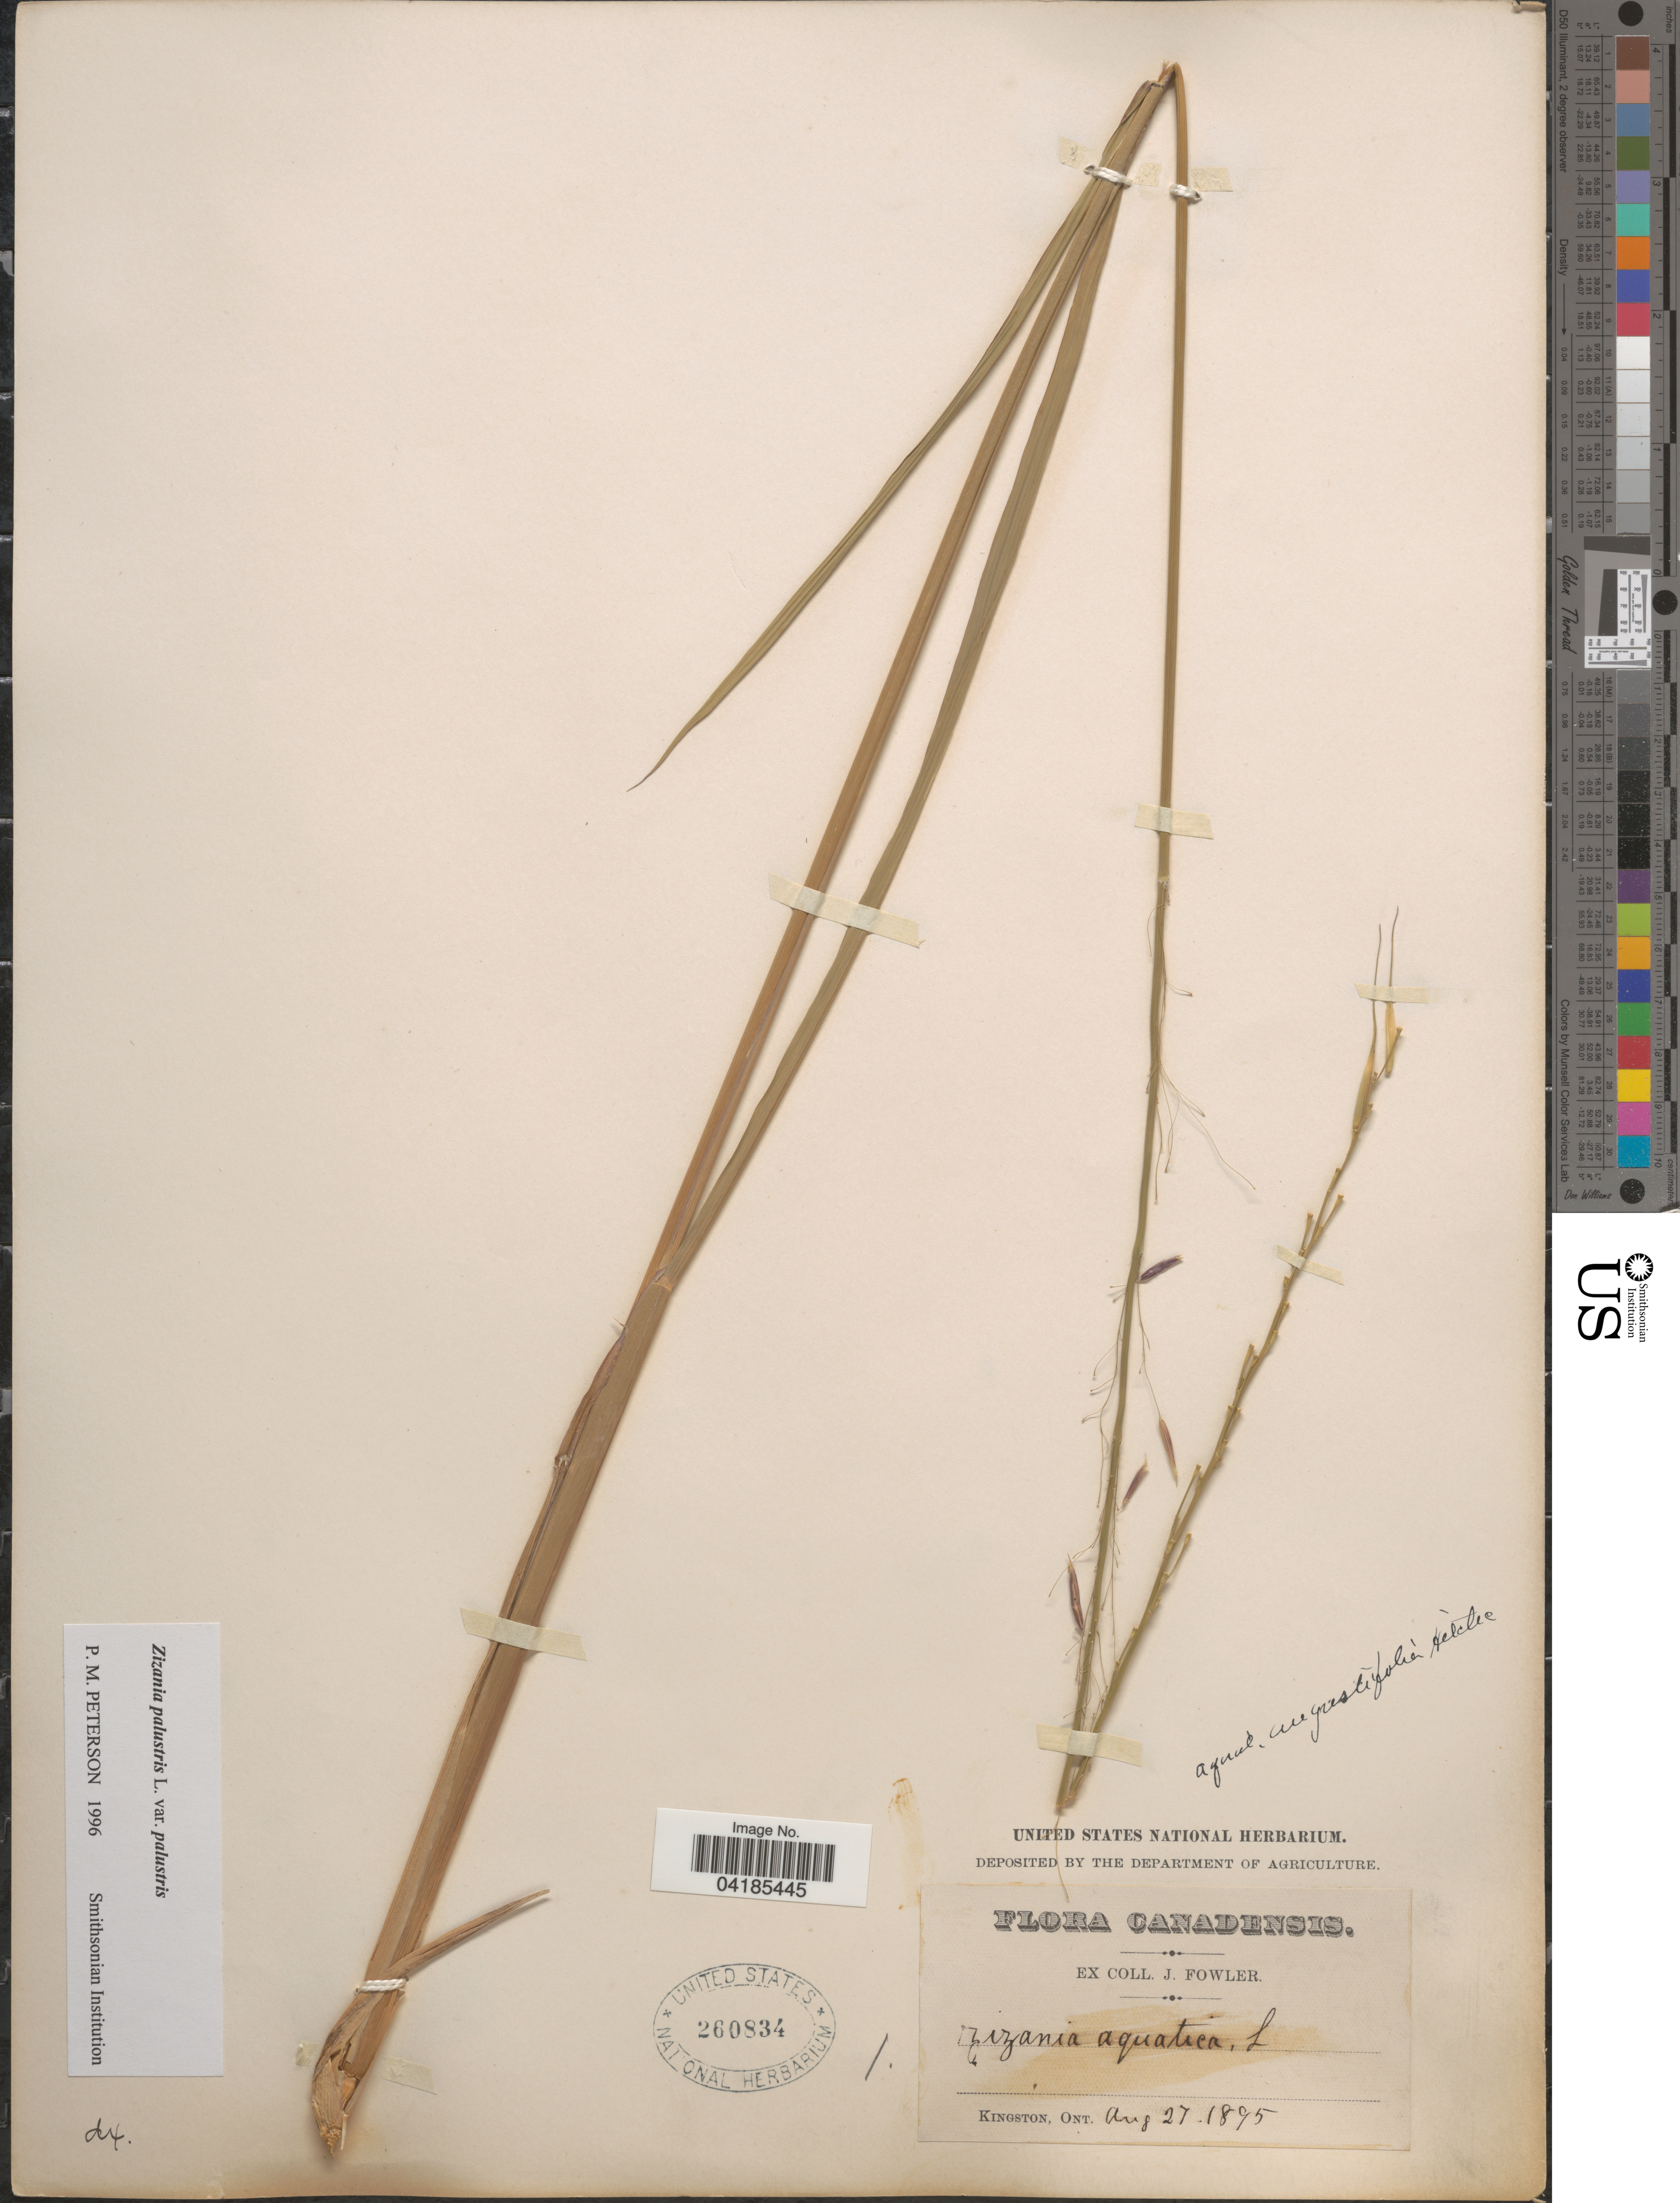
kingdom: Plantae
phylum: Tracheophyta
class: Liliopsida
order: Poales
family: Poaceae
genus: Zizania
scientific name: Zizania palustris var. palustris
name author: L.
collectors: J. Fowler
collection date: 1895-08-27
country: Canada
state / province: Ontario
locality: Kingston.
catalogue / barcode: US 260834